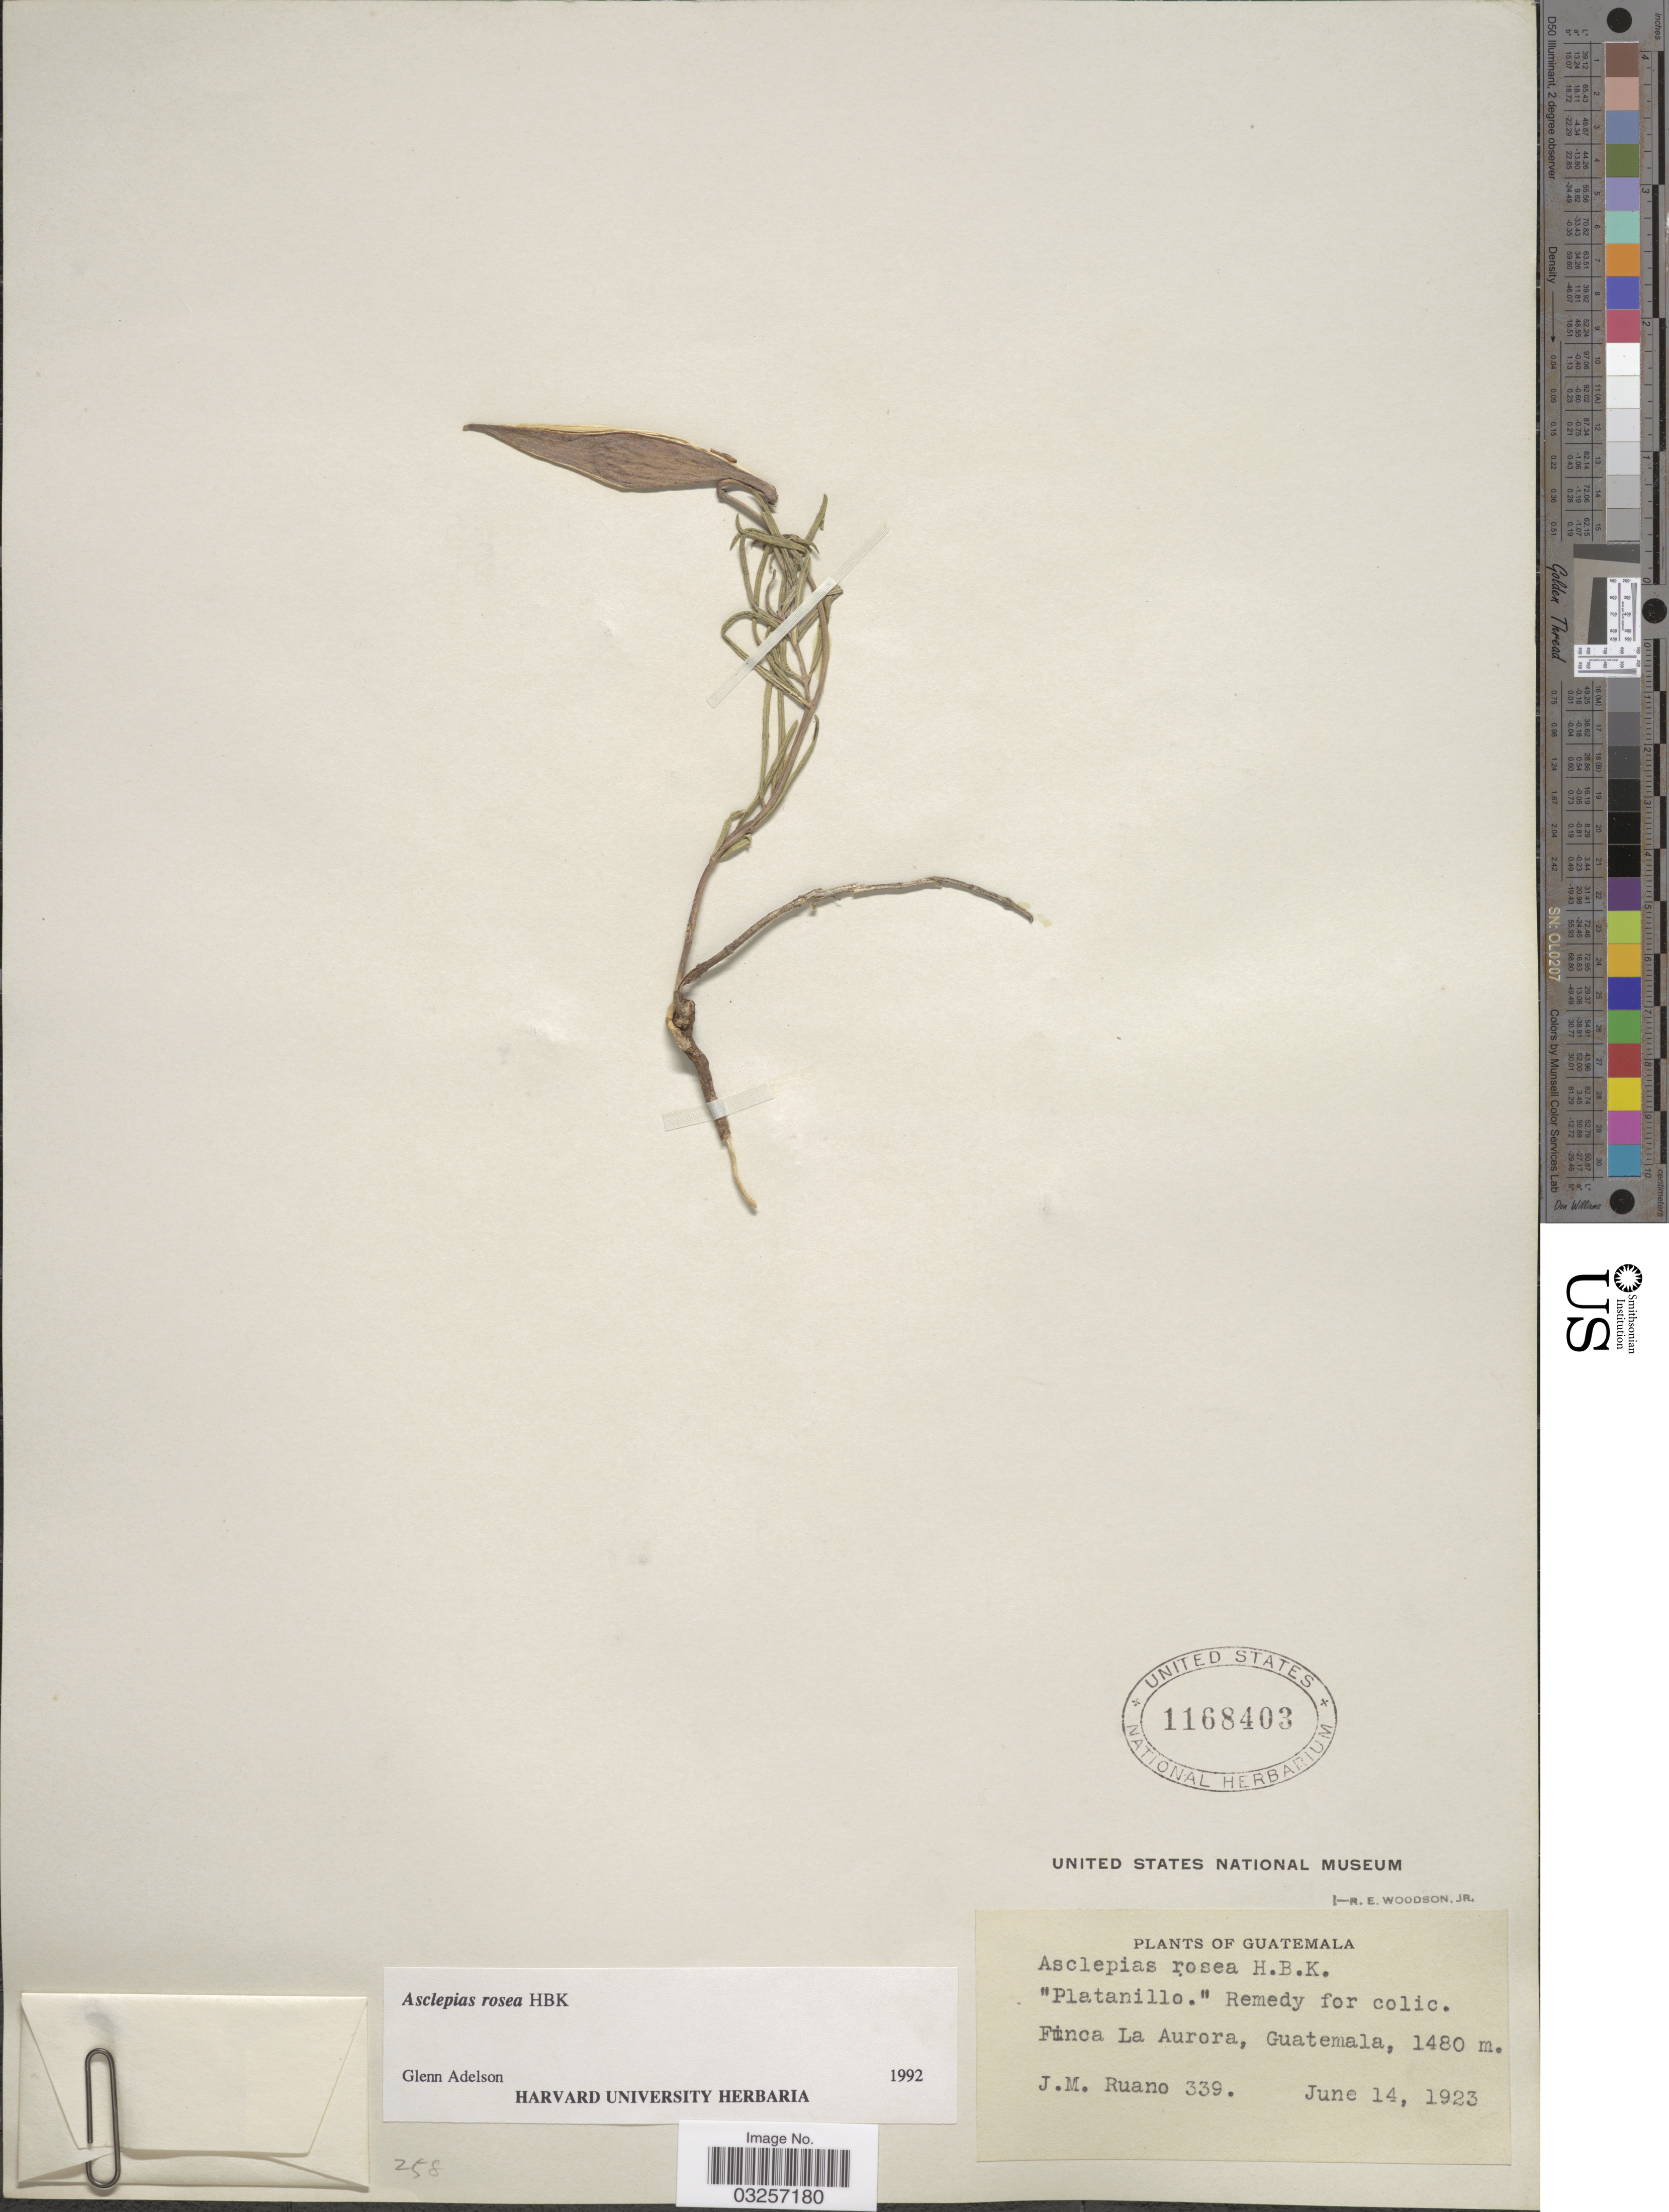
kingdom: Plantae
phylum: Tracheophyta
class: Magnoliopsida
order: Gentianales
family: Apocynaceae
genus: Asclepias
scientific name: Asclepias rosea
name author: Kunth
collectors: J. Ruano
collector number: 339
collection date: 1923-06-14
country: Guatemala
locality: Finca La Aurora.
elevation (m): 1480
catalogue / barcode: US 1168403